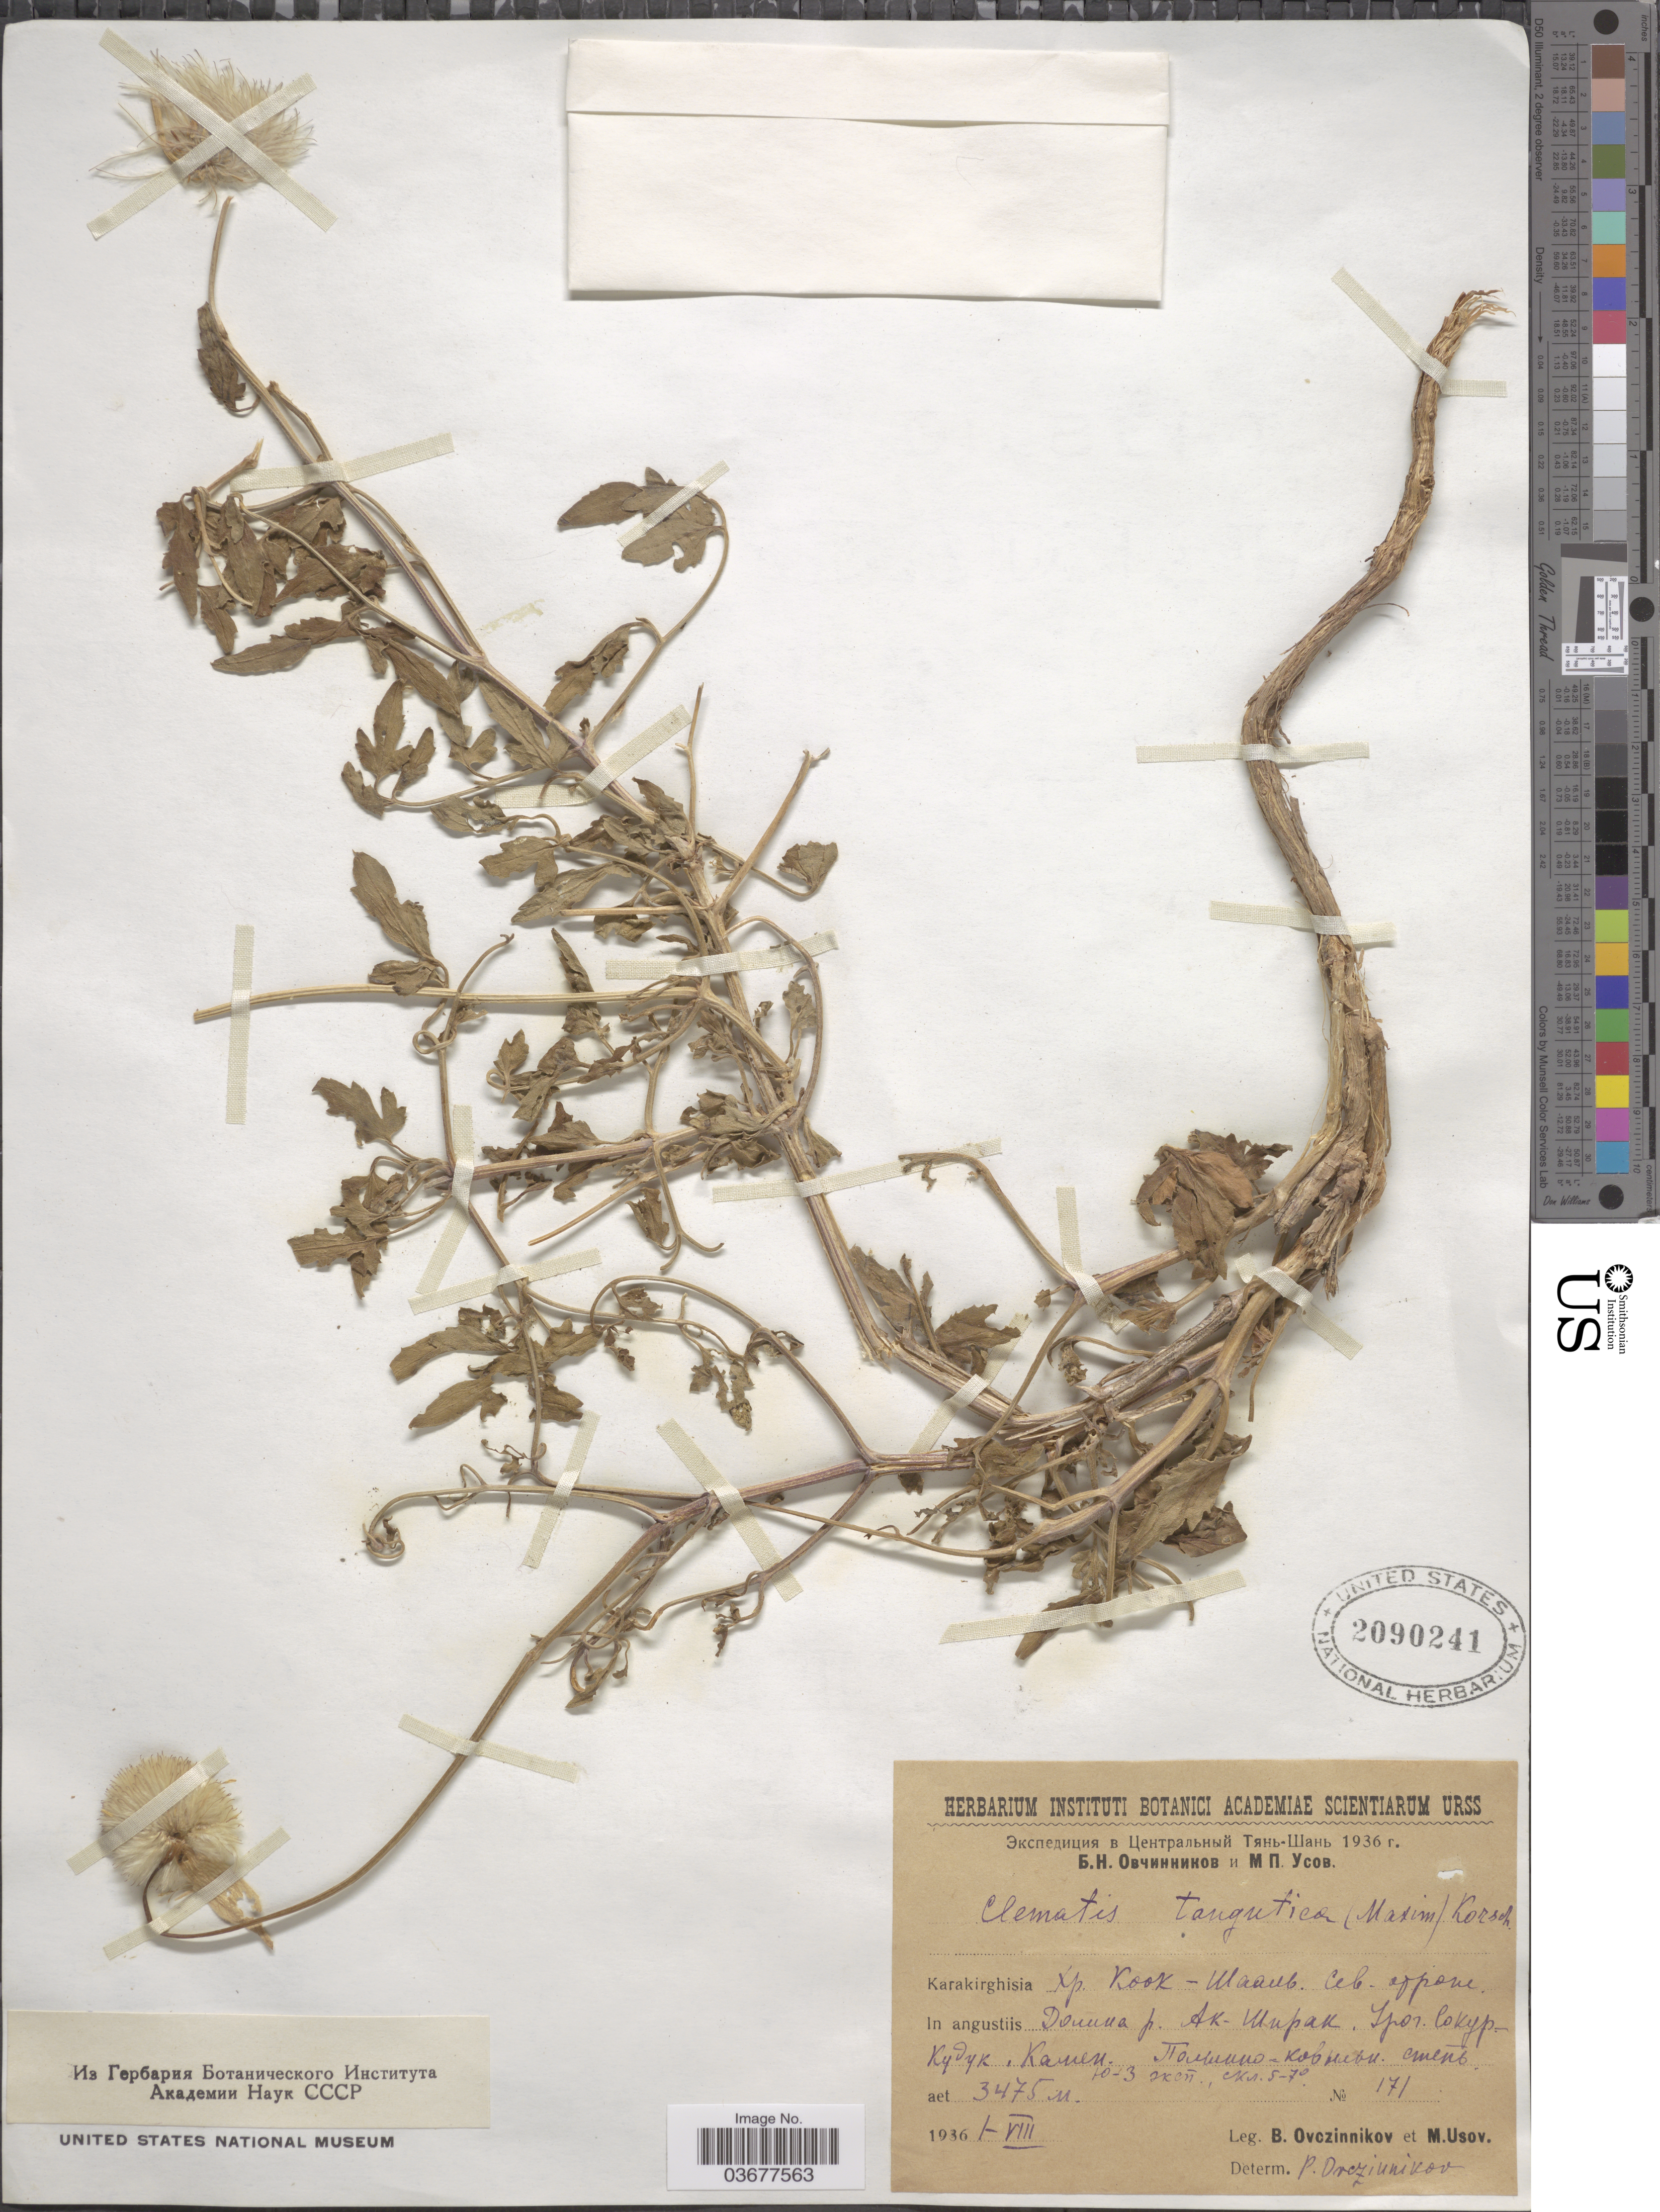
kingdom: Plantae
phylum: Tracheophyta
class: Magnoliopsida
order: Ranunculales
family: Ranunculaceae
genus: Clematis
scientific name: Clematis tangutica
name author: (Maxim.) Korsh.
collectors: B. Ovczinnikov & M. Usov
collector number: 171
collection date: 1936-08-01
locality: Karakirghisia X. In angustiis X.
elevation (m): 3475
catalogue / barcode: US 2090241